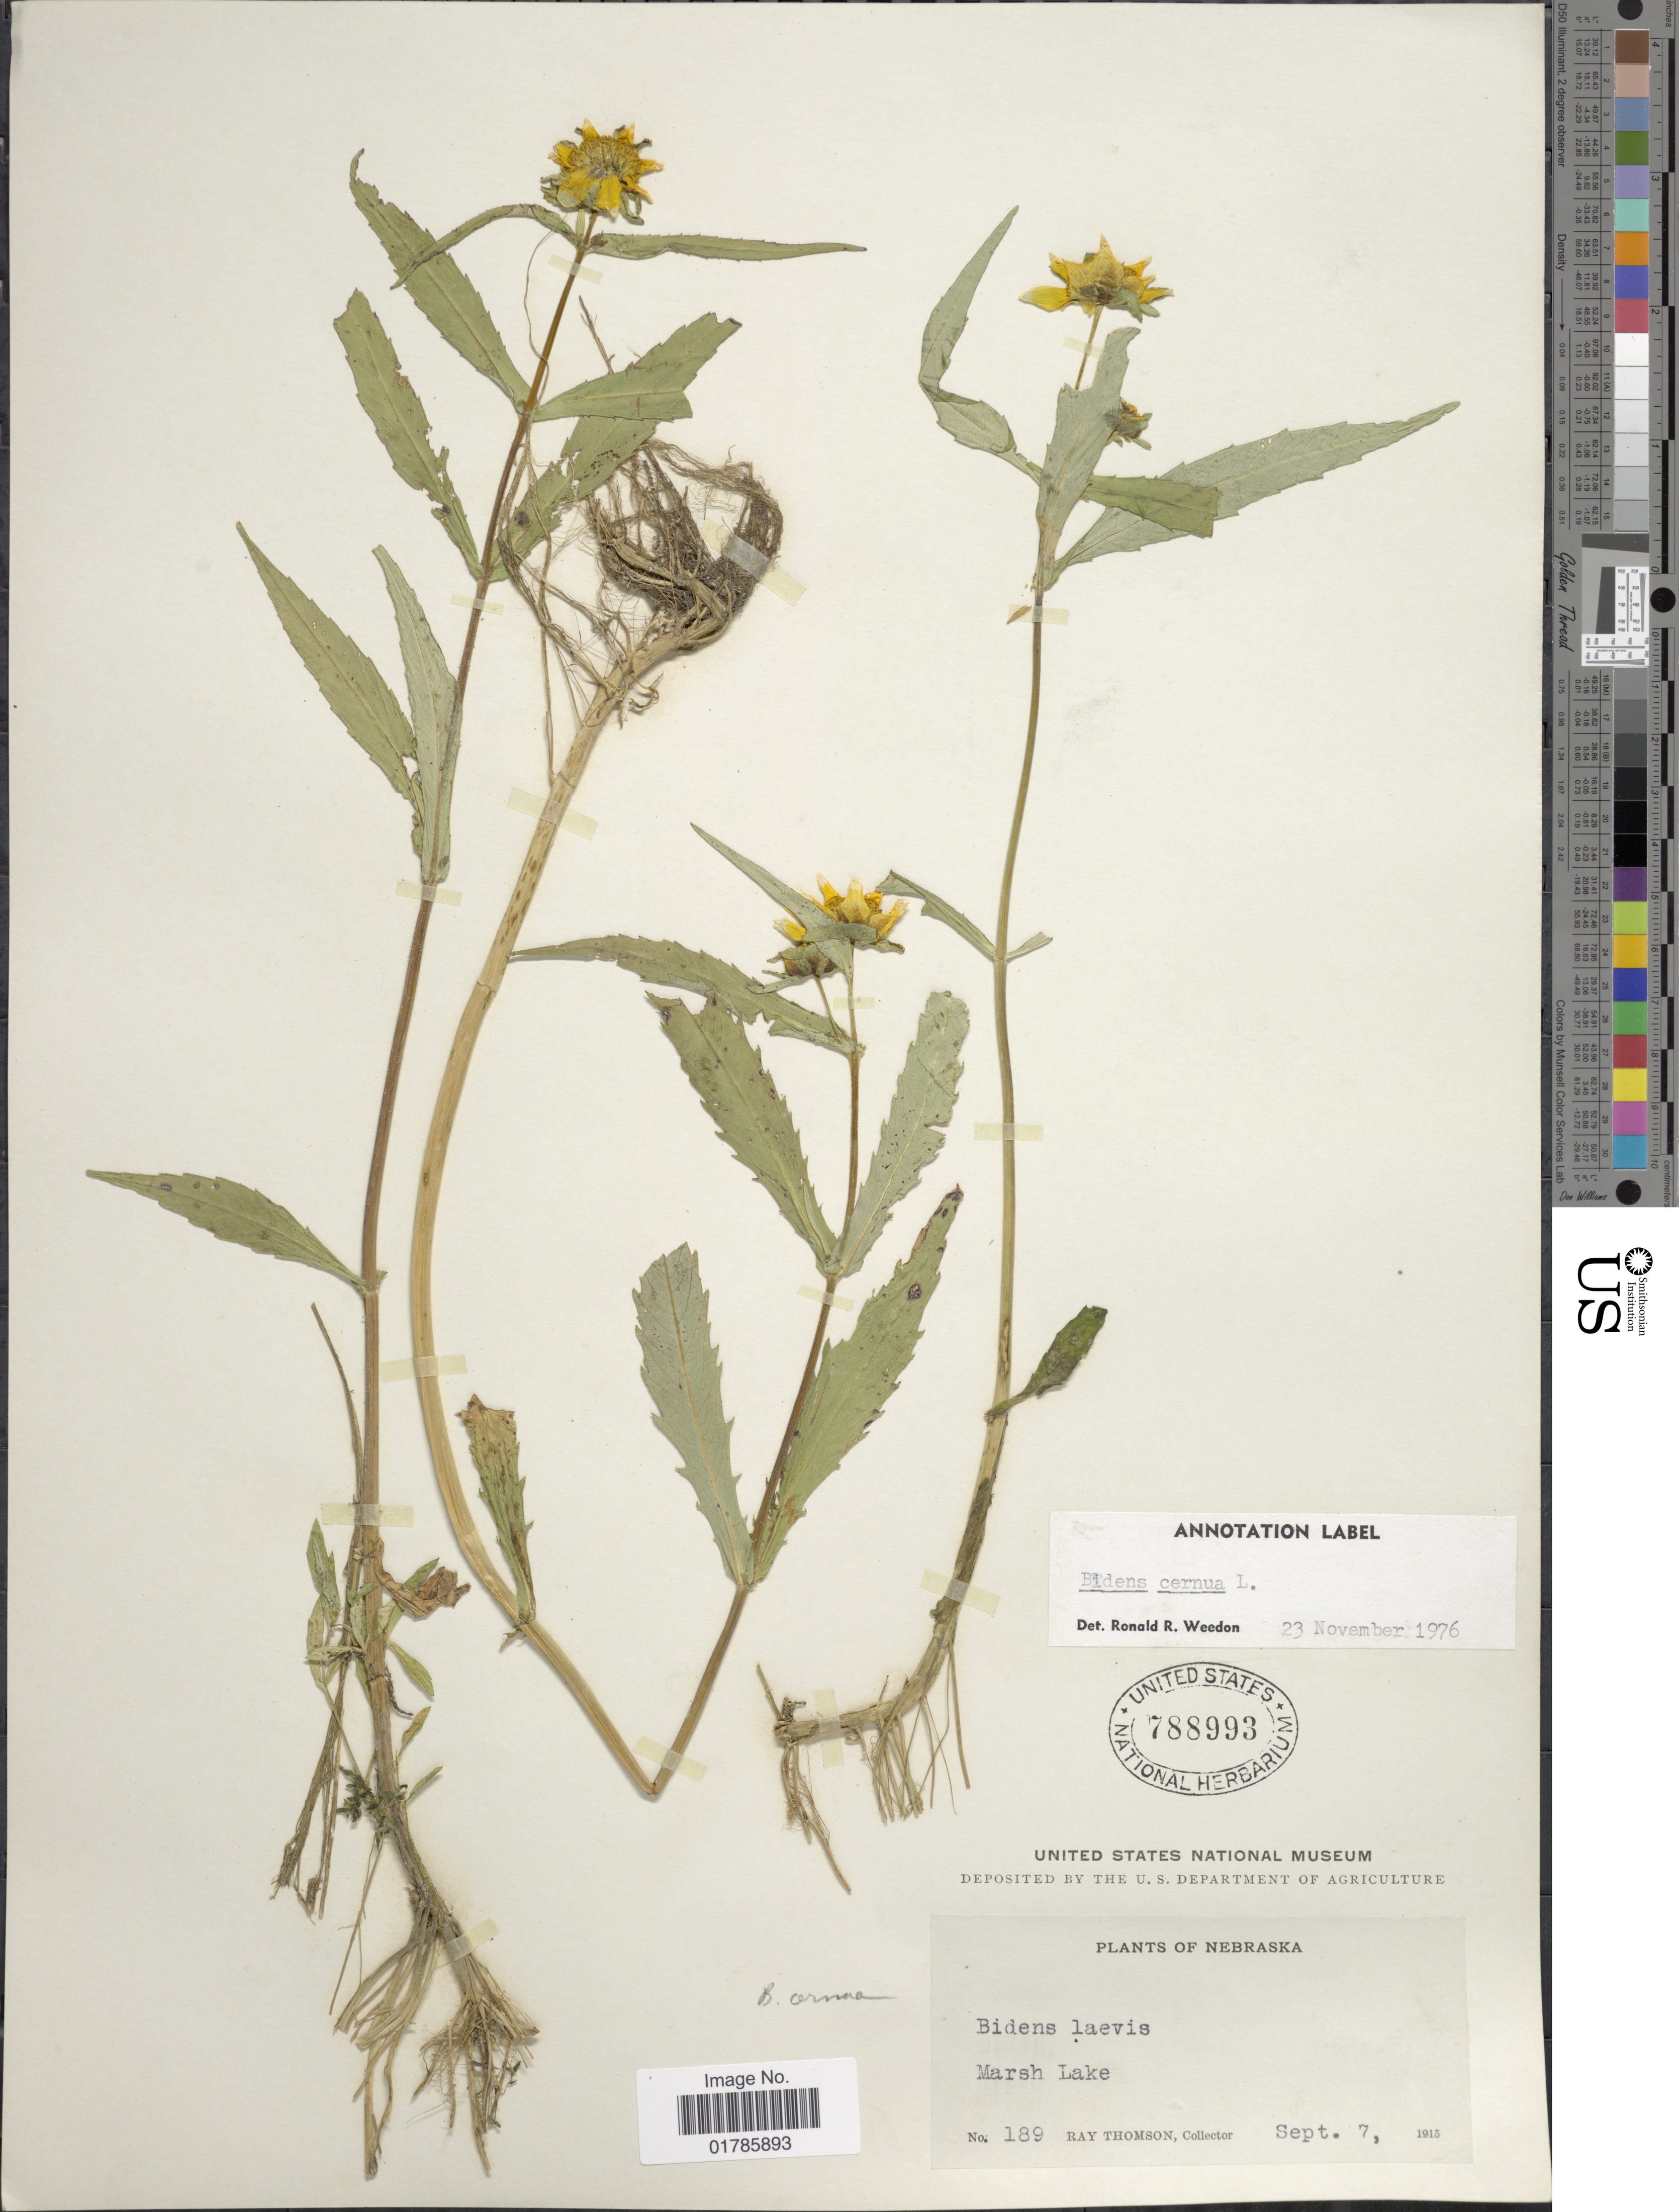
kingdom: Plantae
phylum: Tracheophyta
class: Magnoliopsida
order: Asterales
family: Asteraceae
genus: Bidens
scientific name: Bidens cernua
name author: L.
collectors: R. Thomson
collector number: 189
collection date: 1915-09-07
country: United States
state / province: Nebraska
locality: Marsh Lake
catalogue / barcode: US 788993